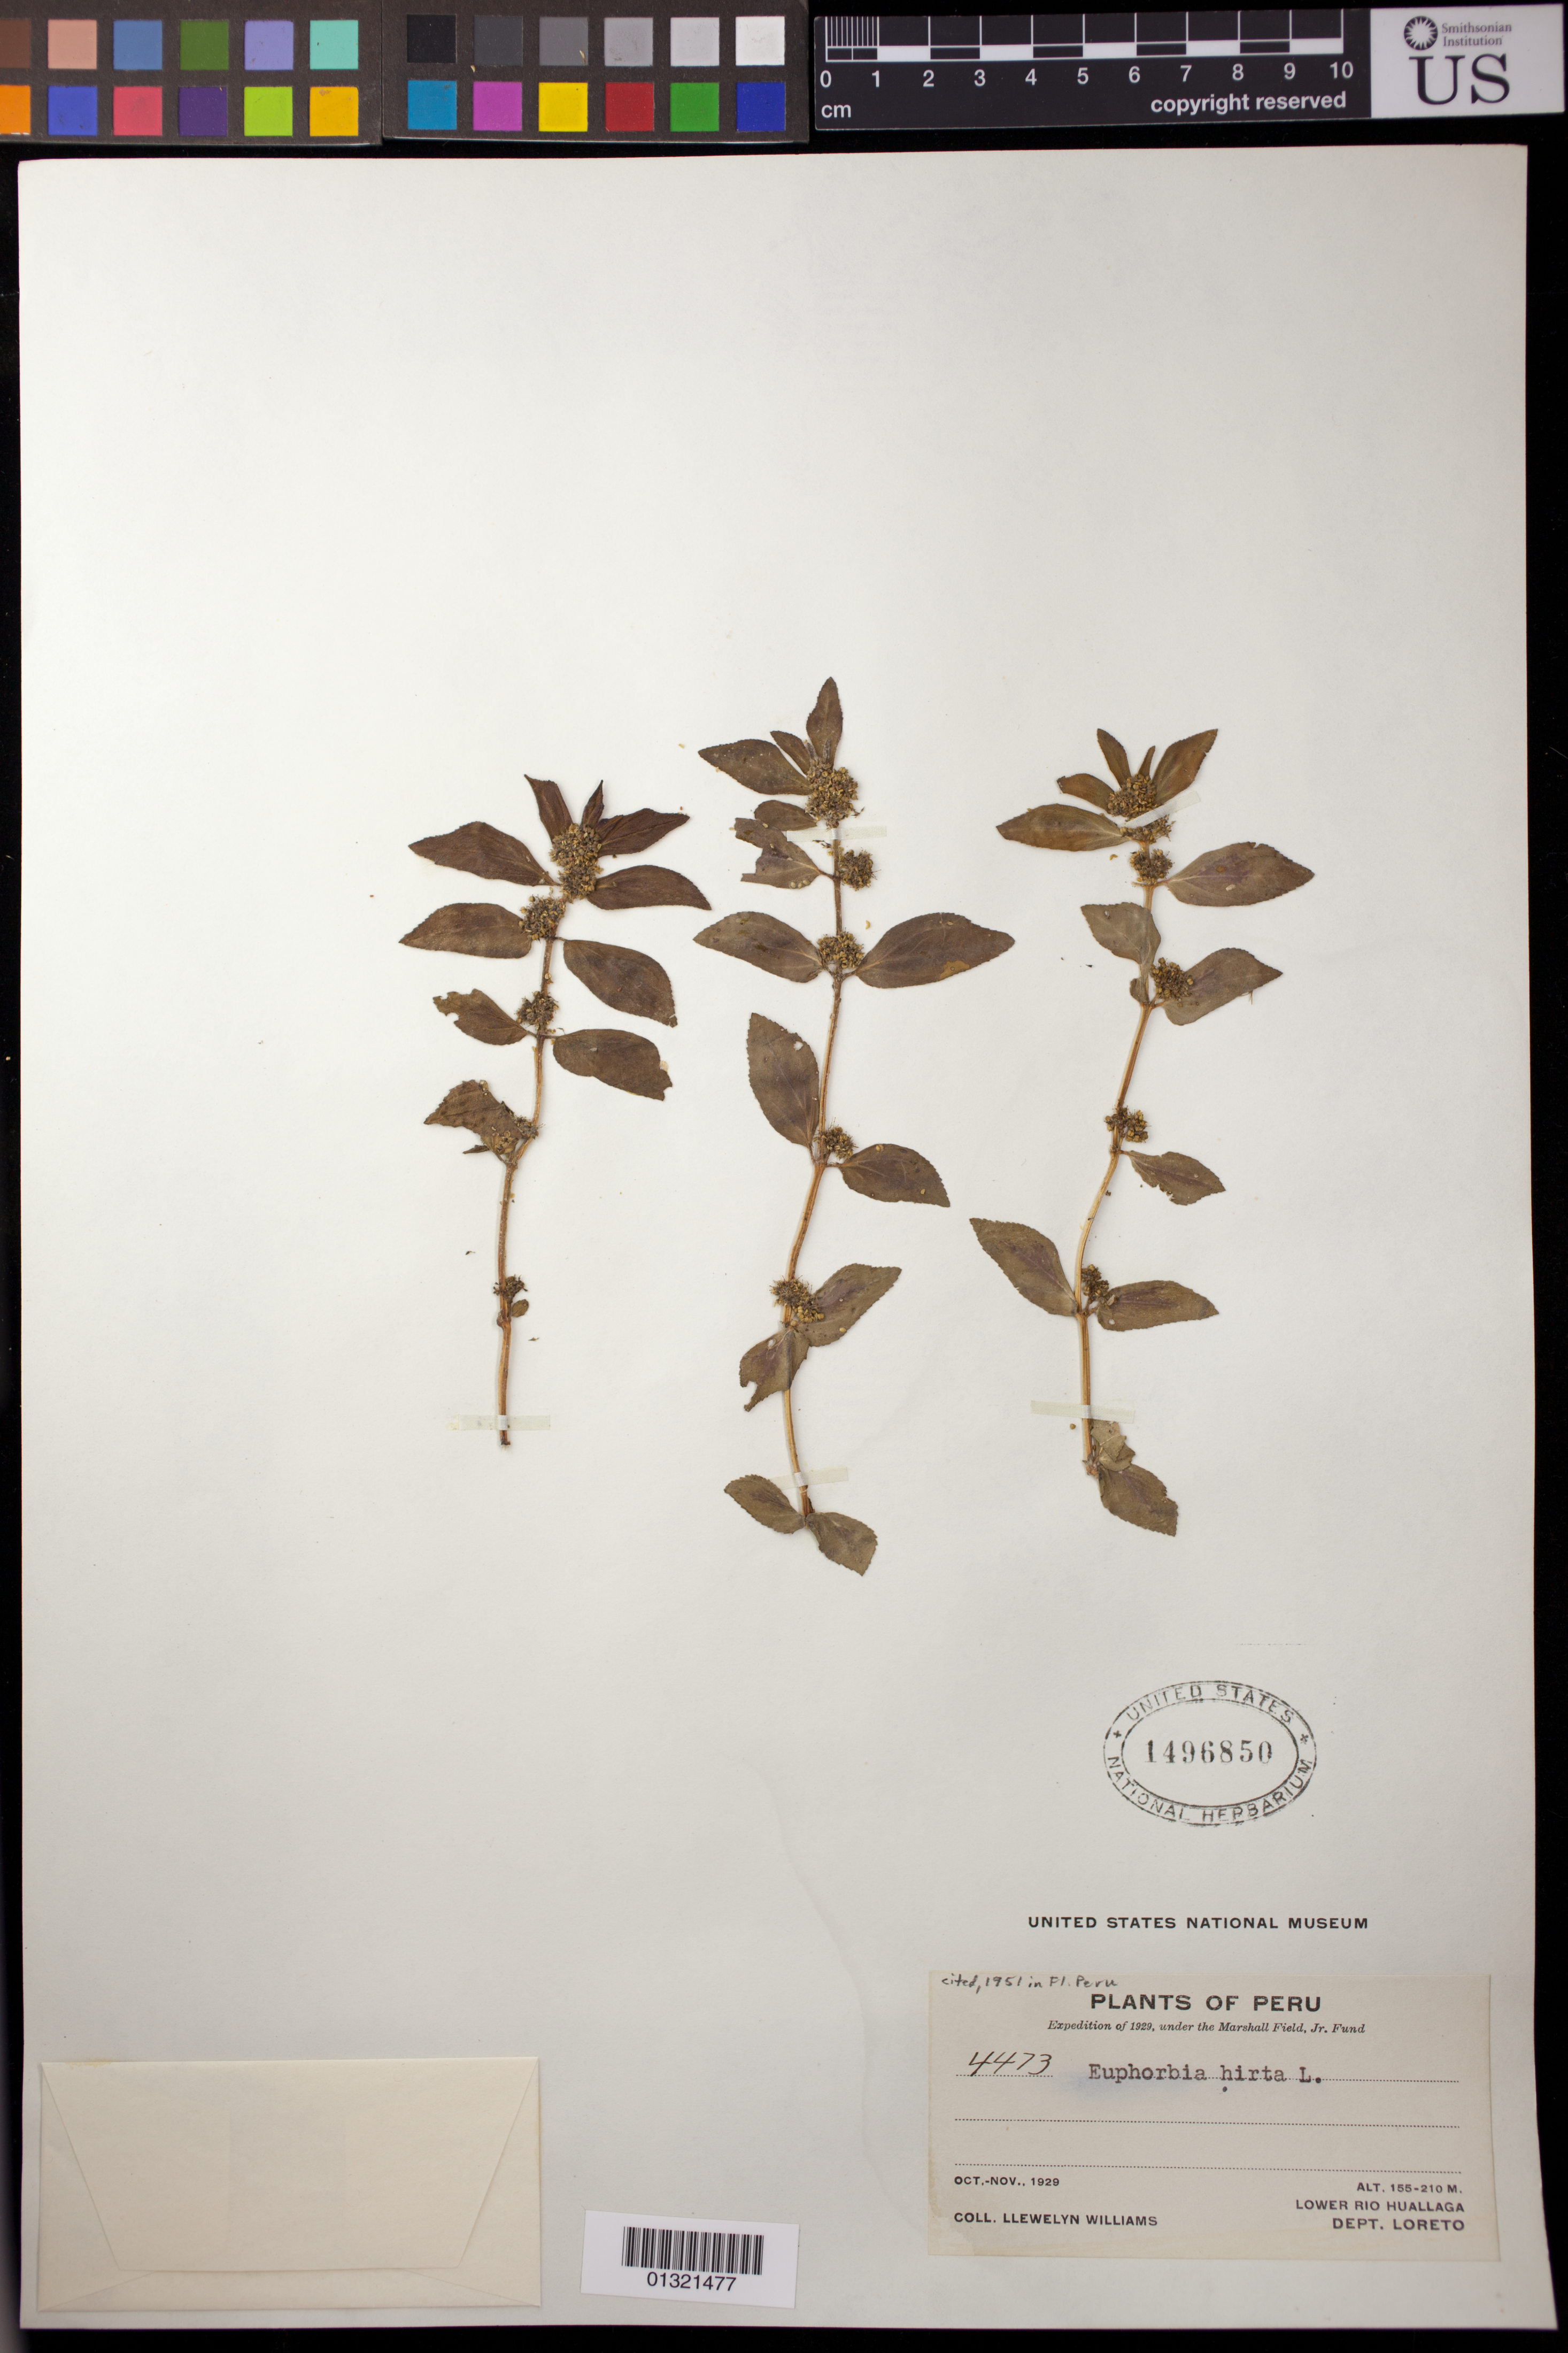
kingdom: Plantae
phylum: Tracheophyta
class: Magnoliopsida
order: Malpighiales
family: Euphorbiaceae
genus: Euphorbia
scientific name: Euphorbia hirta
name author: L.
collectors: Ll. Williams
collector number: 4473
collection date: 1929-10/1929-11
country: Peru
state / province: Loreto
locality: Lower Río Huallaga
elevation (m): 155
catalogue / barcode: US 1496850